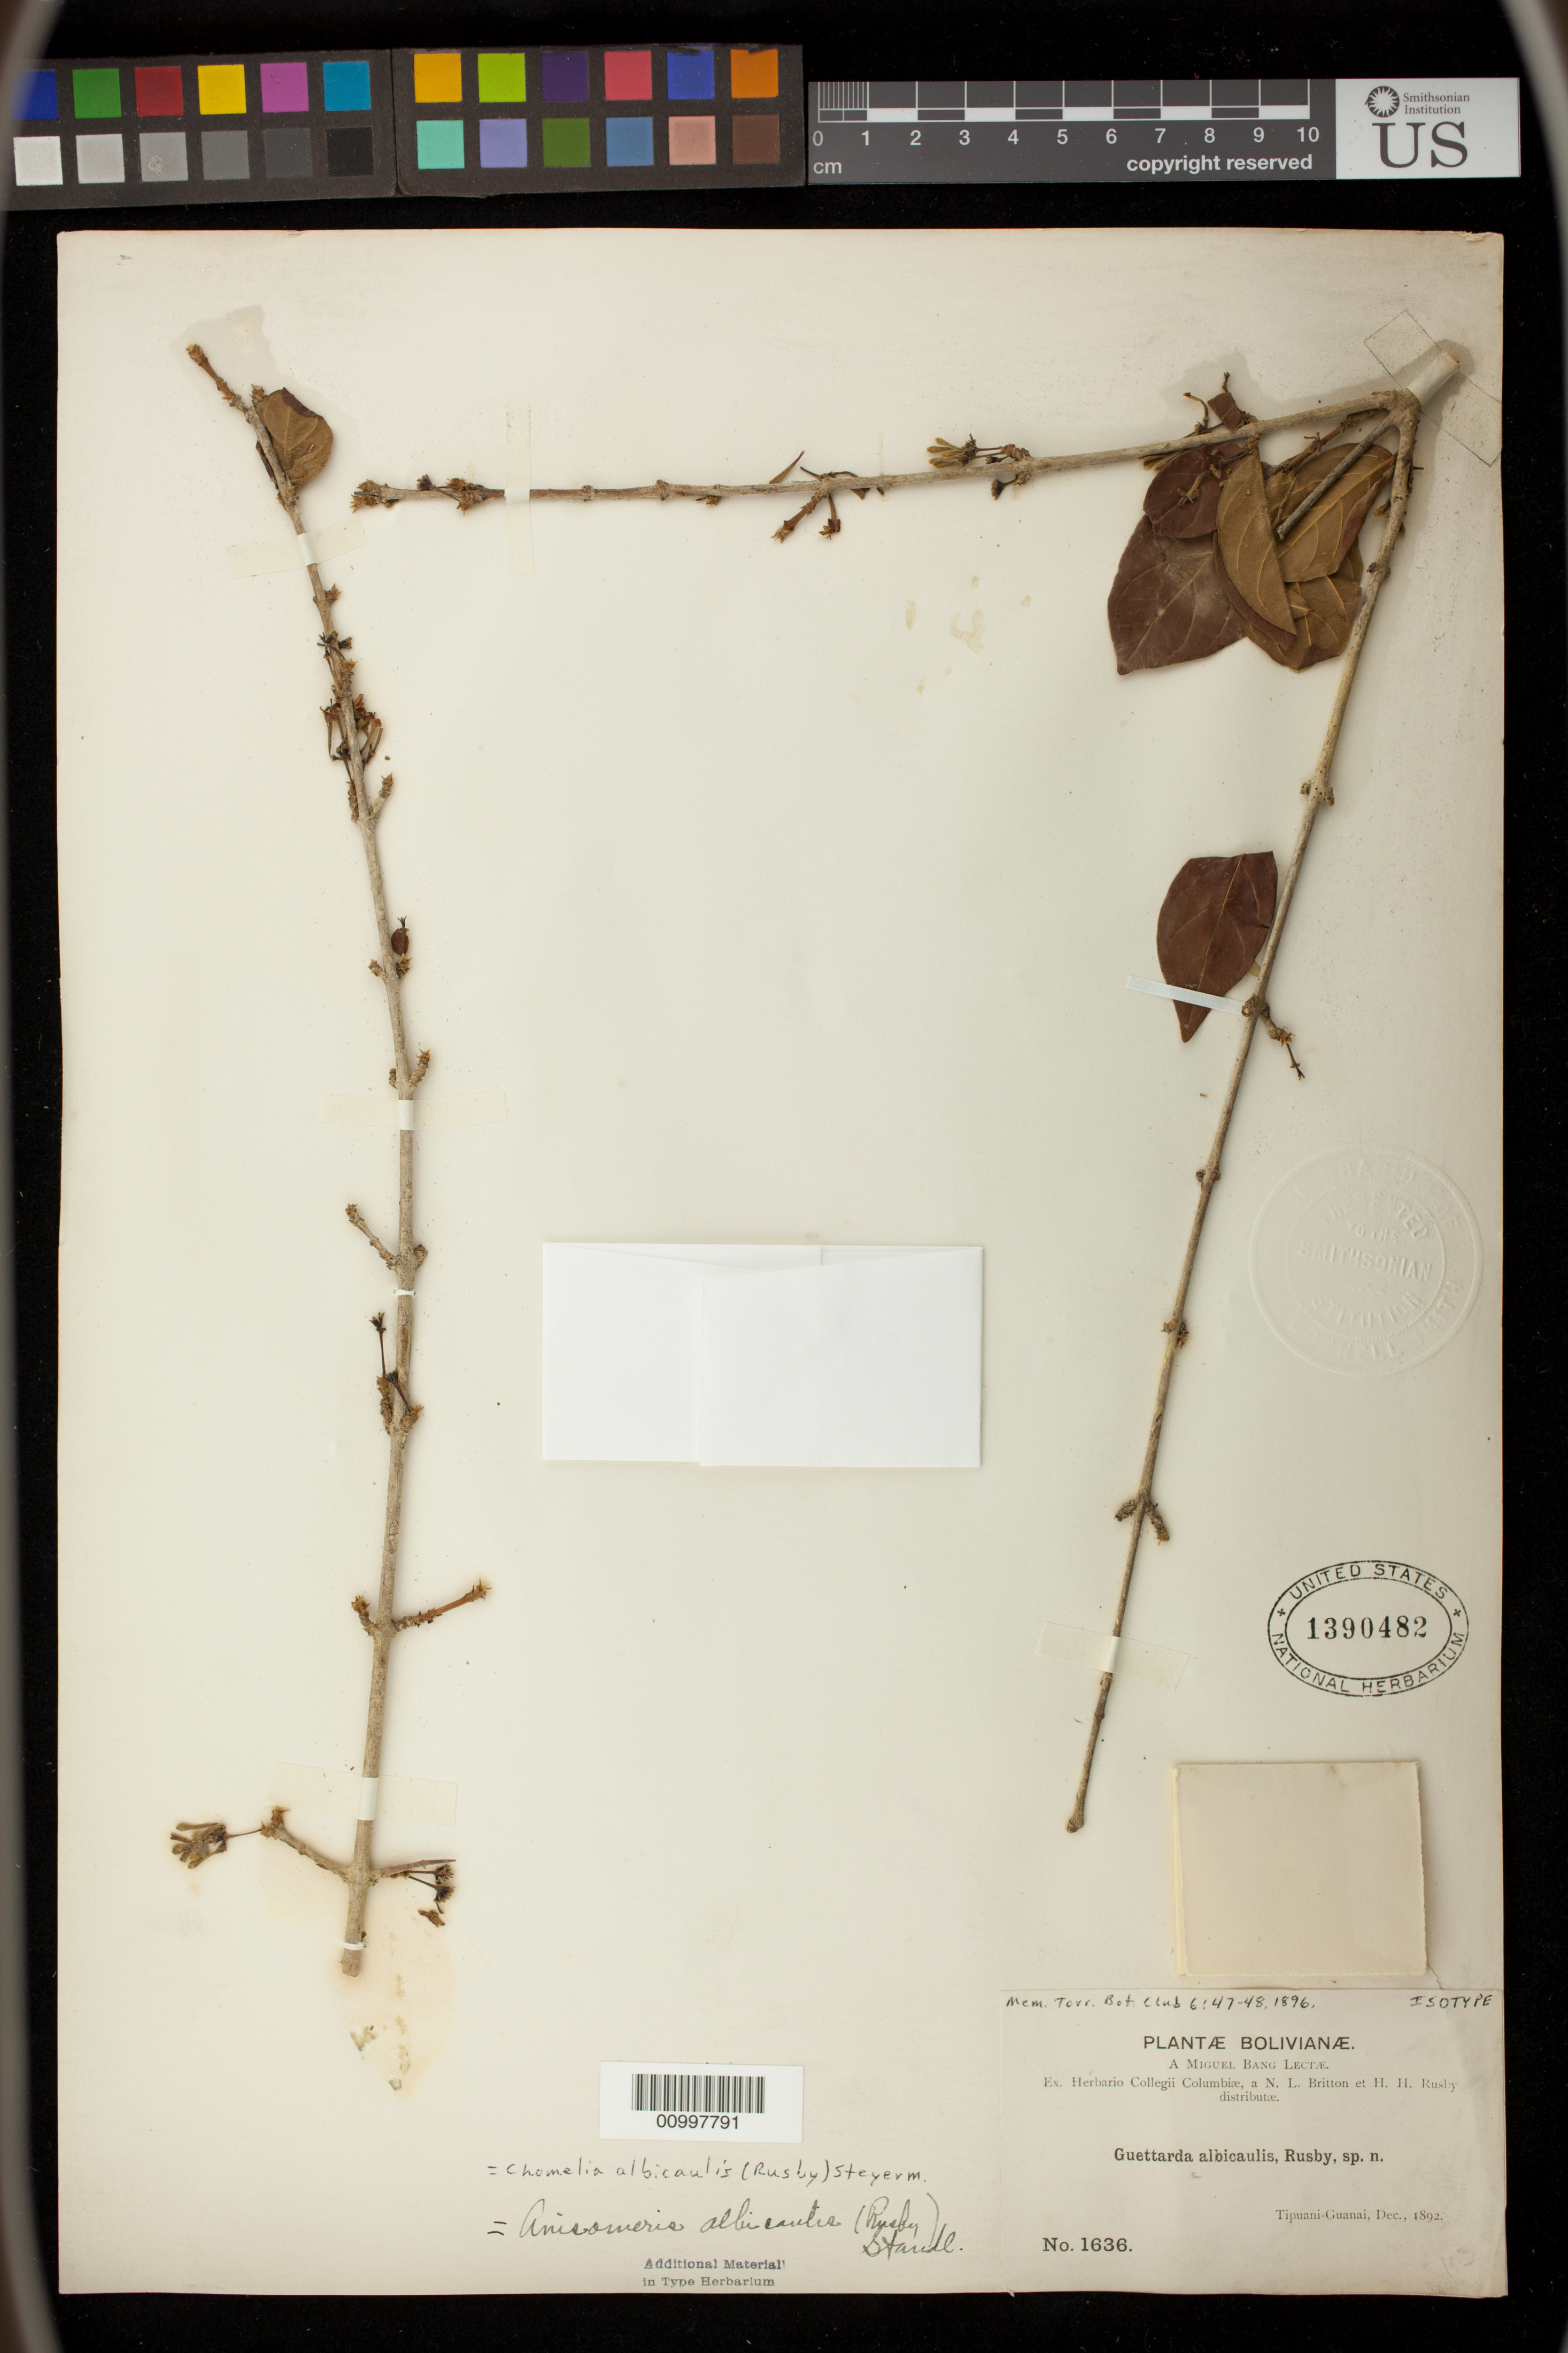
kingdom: Plantae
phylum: Tracheophyta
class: Magnoliopsida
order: Gentianales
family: Rubiaceae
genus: Guettarda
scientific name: Guettarda albicaulis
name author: Rusby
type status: Isotype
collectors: M. Bang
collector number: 1636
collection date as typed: Dec 1892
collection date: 1892-12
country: Bolivia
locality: Between Tipuani and Guanai.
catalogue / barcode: US 1390482